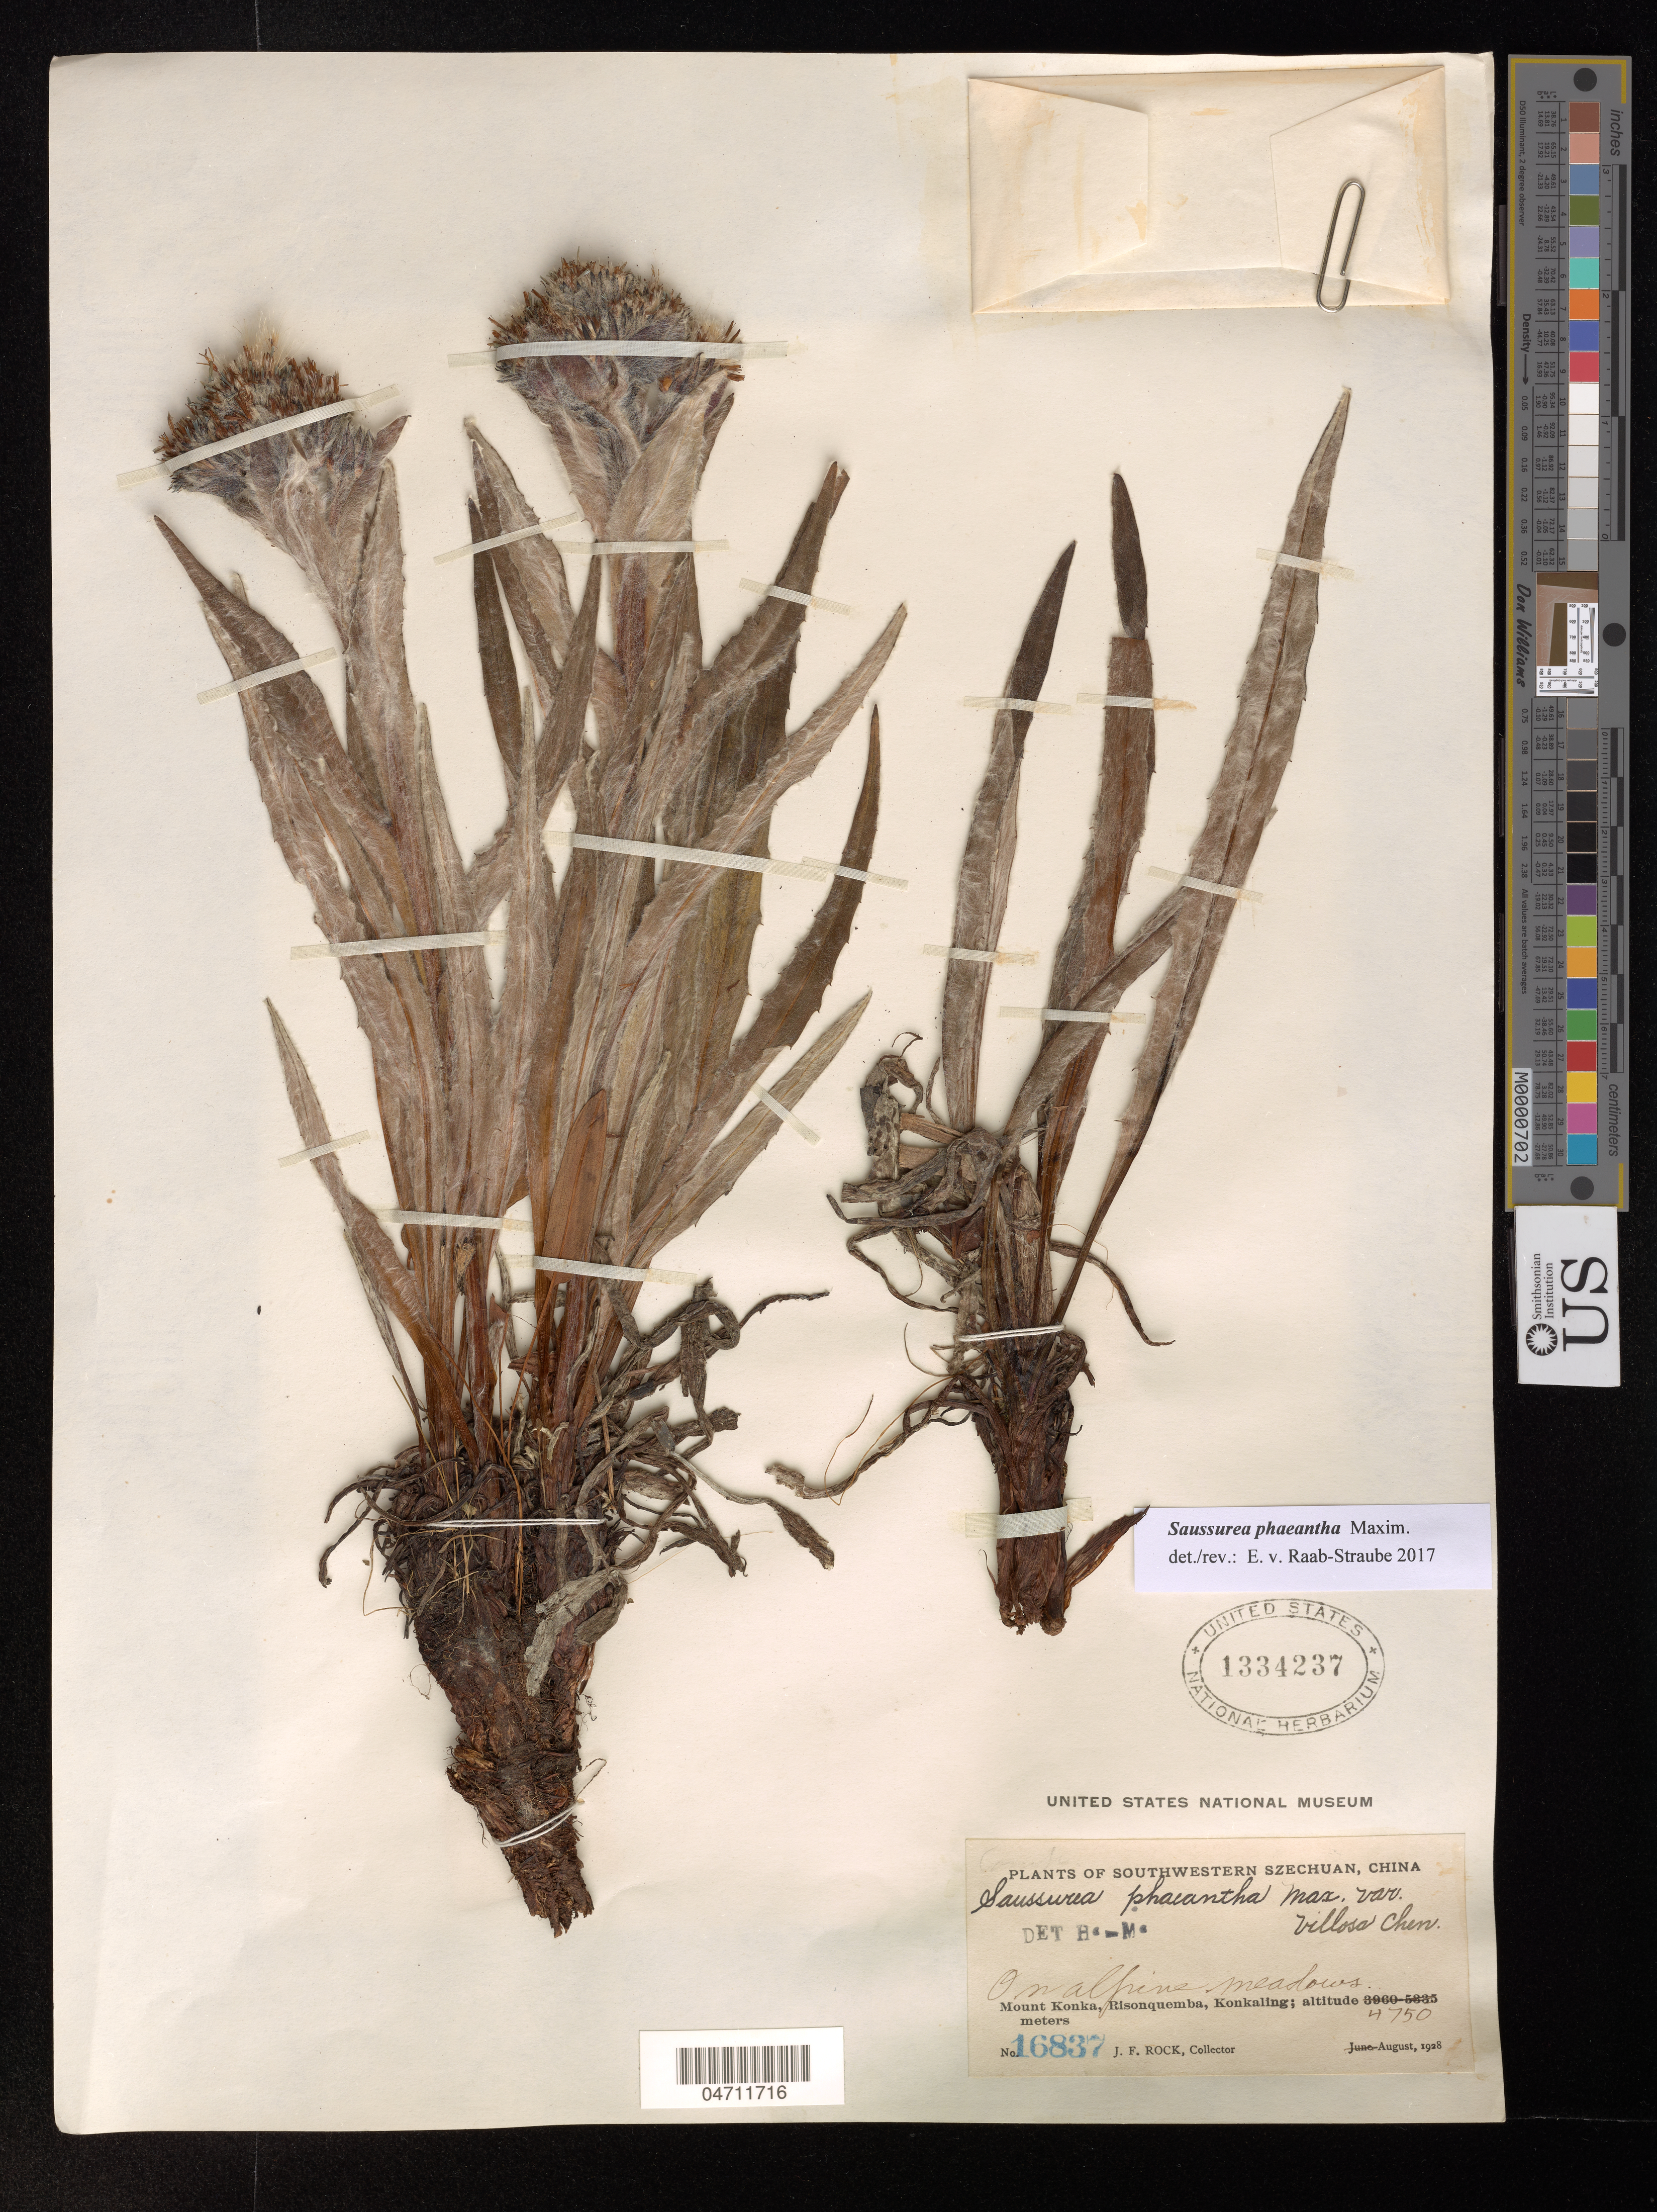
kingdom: Plantae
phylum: Tracheophyta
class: Magnoliopsida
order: Asterales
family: Asteraceae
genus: Saussurea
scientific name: Saussurea phaeantha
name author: Maxim.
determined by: Raab-Straube, Eckhard von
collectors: J. Rock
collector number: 16837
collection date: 1928-08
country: China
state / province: Sichuan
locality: Mount Konka, Risonquemba, Konkaling.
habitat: On alpine meadow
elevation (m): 4750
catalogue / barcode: US 1334237